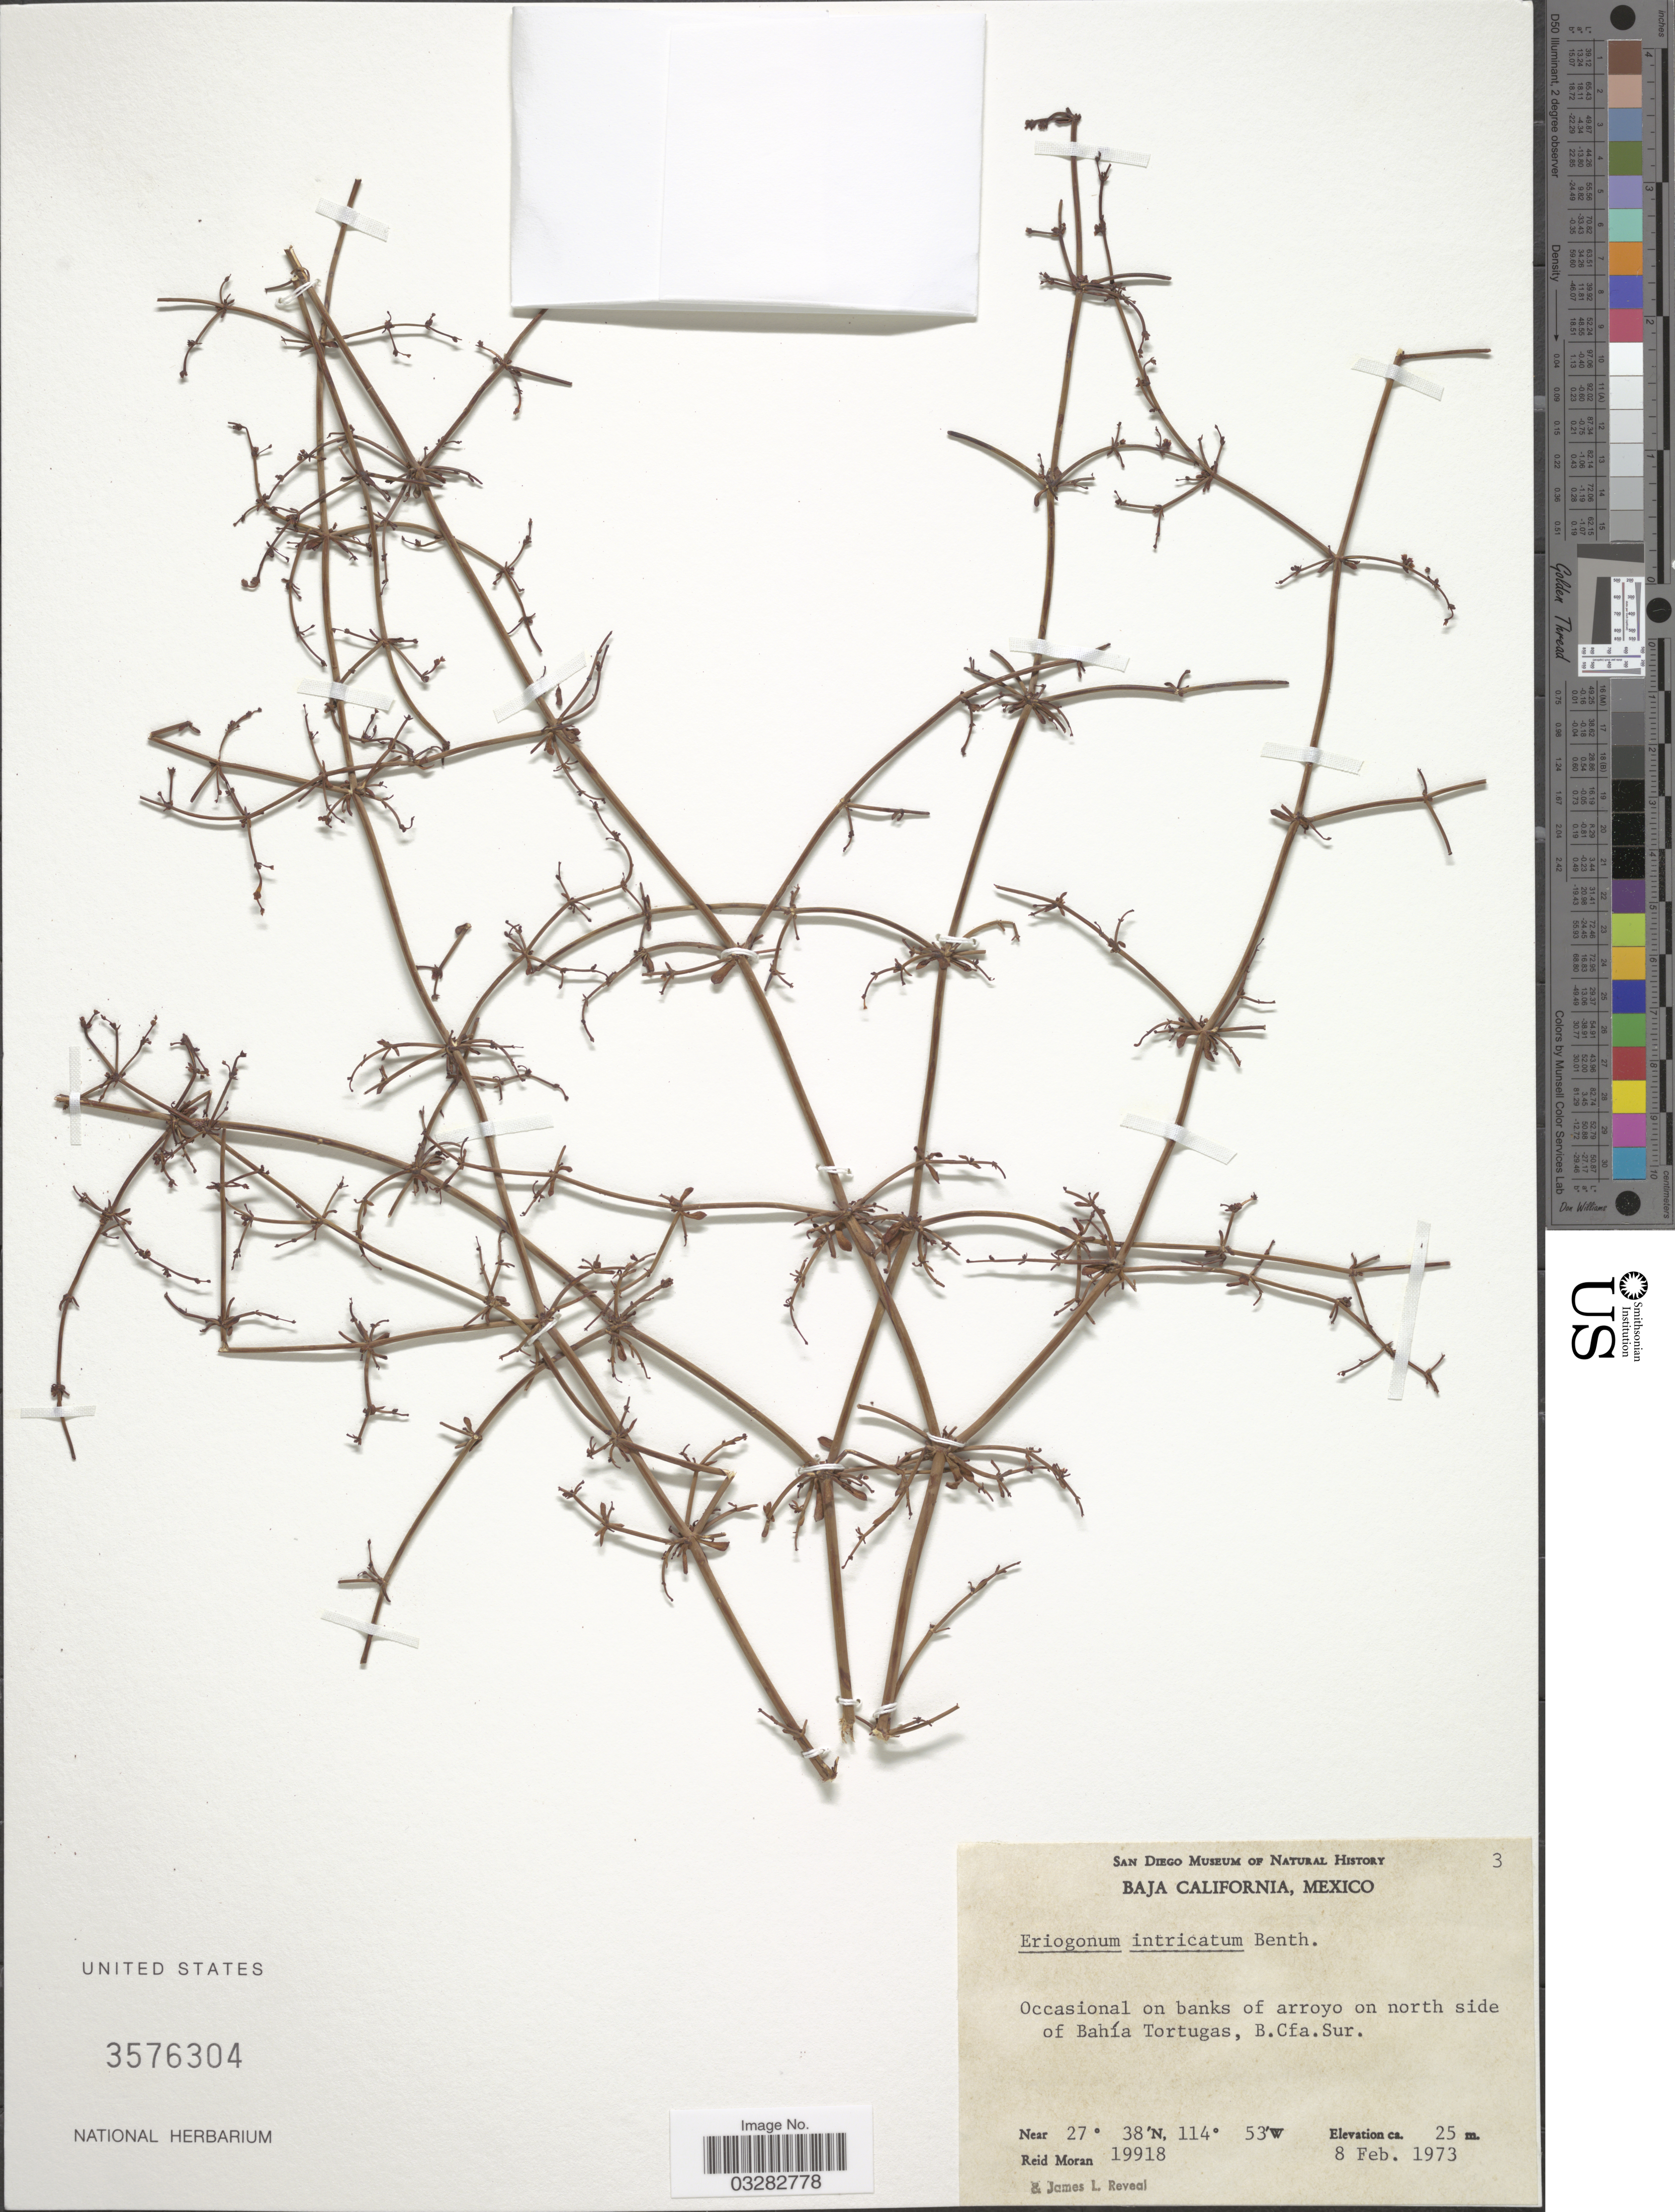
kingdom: Plantae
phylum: Tracheophyta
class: Magnoliopsida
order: Caryophyllales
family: Polygonaceae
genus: Eriogonum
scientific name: Eriogonum intricatum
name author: Benth.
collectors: R. V. Moran & J. L. Reveal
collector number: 19918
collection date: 1973-02-08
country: Mexico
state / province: Baja California Sur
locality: On banks of arroyo on north side of Bahía Tortugas.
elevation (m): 25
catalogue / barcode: US 3576304